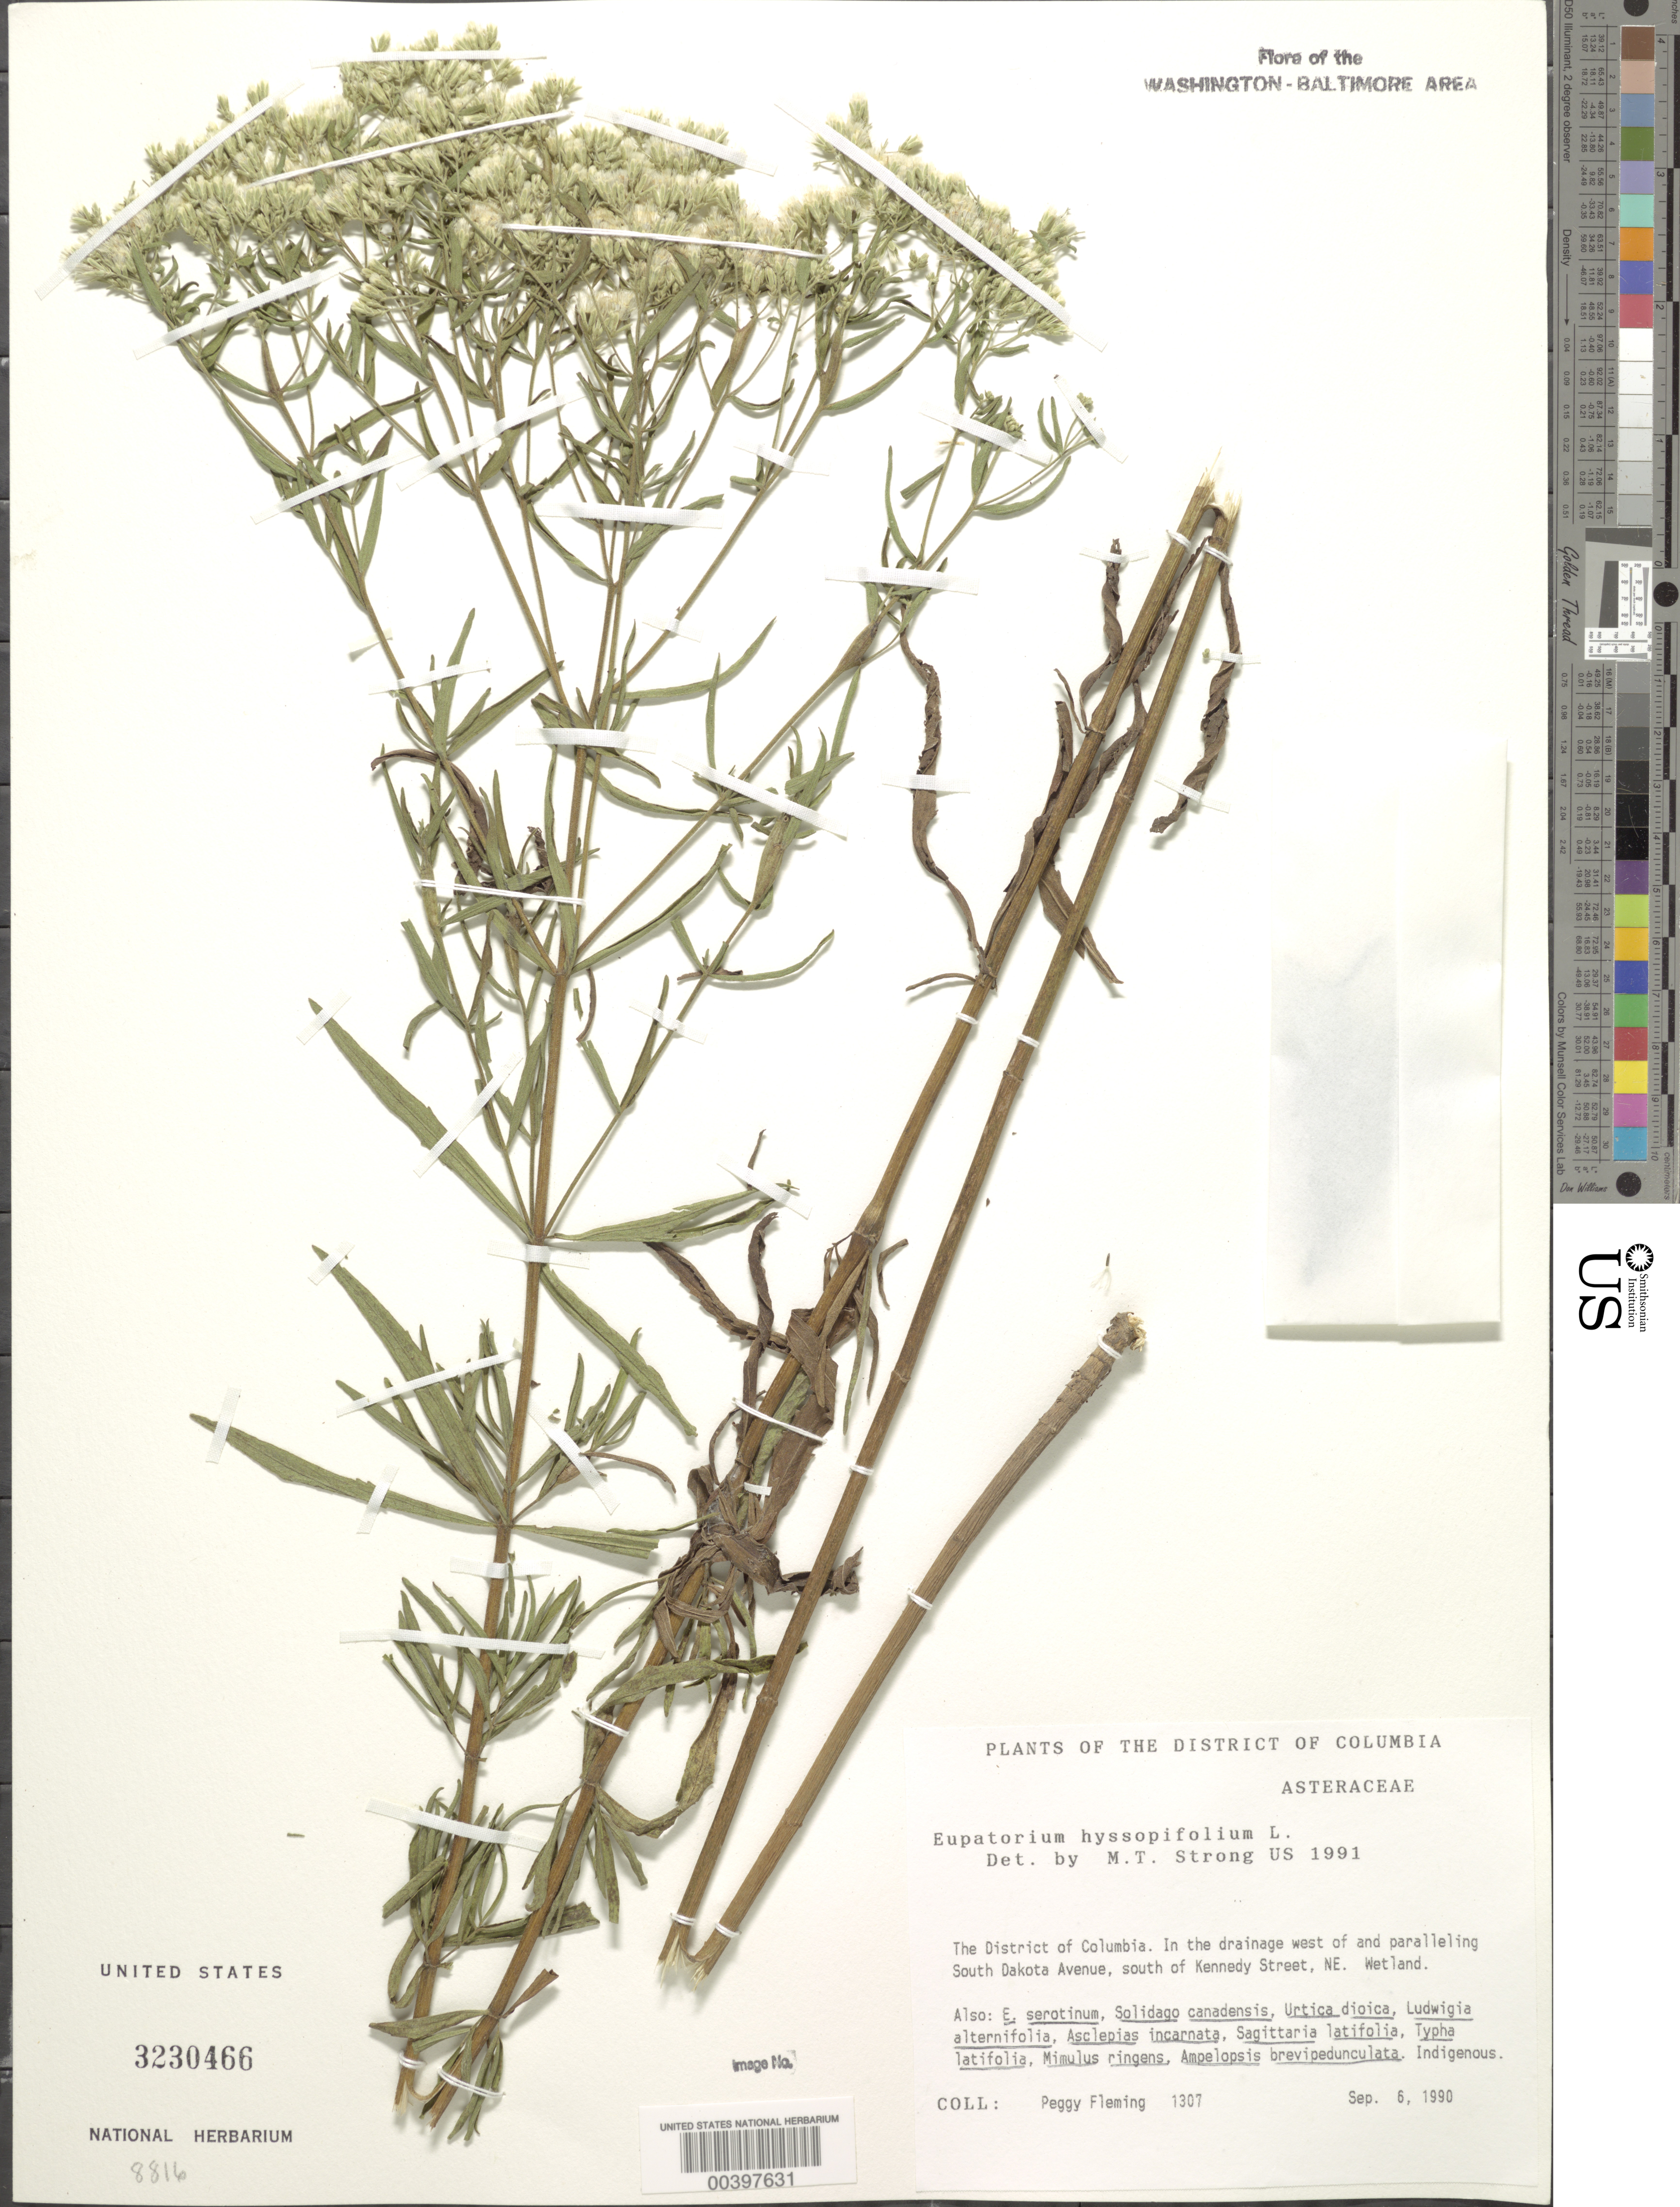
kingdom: Plantae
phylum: Tracheophyta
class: Magnoliopsida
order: Asterales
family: Asteraceae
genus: Eupatorium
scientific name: Eupatorium hyssopifolium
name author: L.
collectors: P. Fleming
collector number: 1307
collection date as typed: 06 Sep 1990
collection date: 1990-09-06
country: United States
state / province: District of Columbia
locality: South Dakota Ave, S of Kennedy St, NE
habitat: Wetland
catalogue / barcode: US 3230466